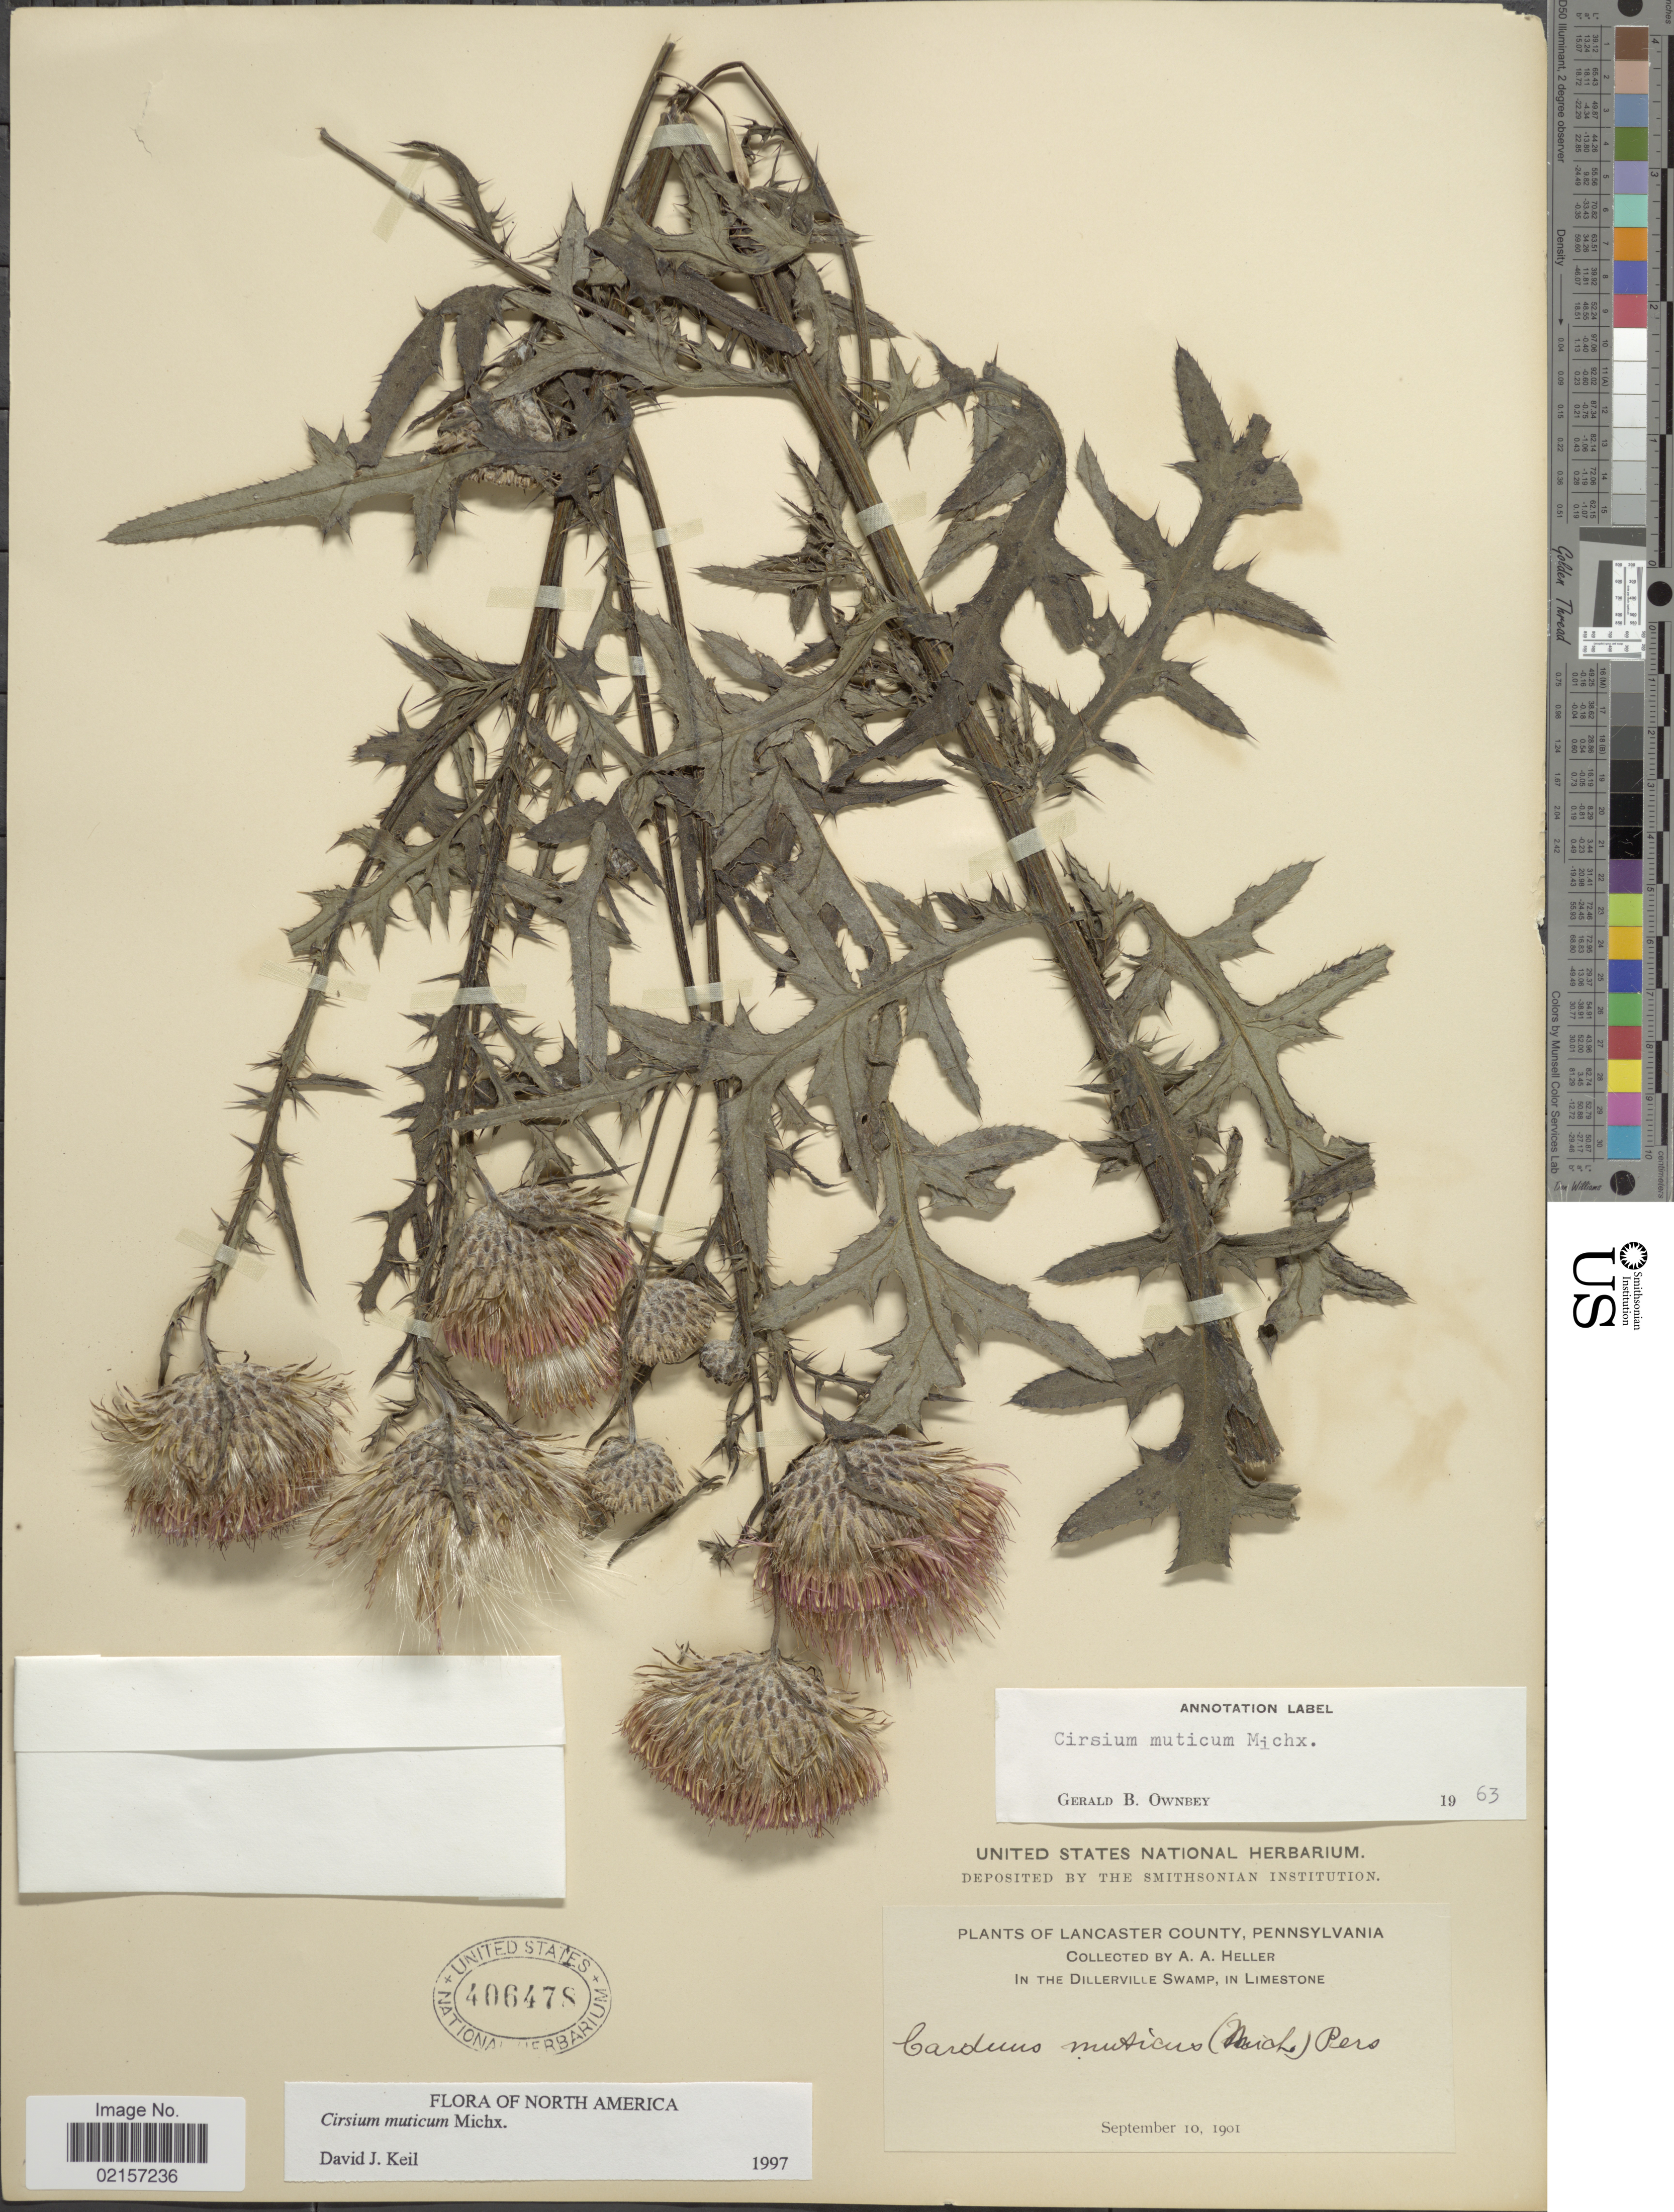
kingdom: Plantae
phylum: Tracheophyta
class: Magnoliopsida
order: Asterales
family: Asteraceae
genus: Cirsium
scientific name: Cirsium muticum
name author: Michx.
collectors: A. A. Heller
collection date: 1901-09-10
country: United States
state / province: Pennsylvania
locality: Lancaster County, in the Dillerville Swamp, in Limestone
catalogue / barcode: US 406478